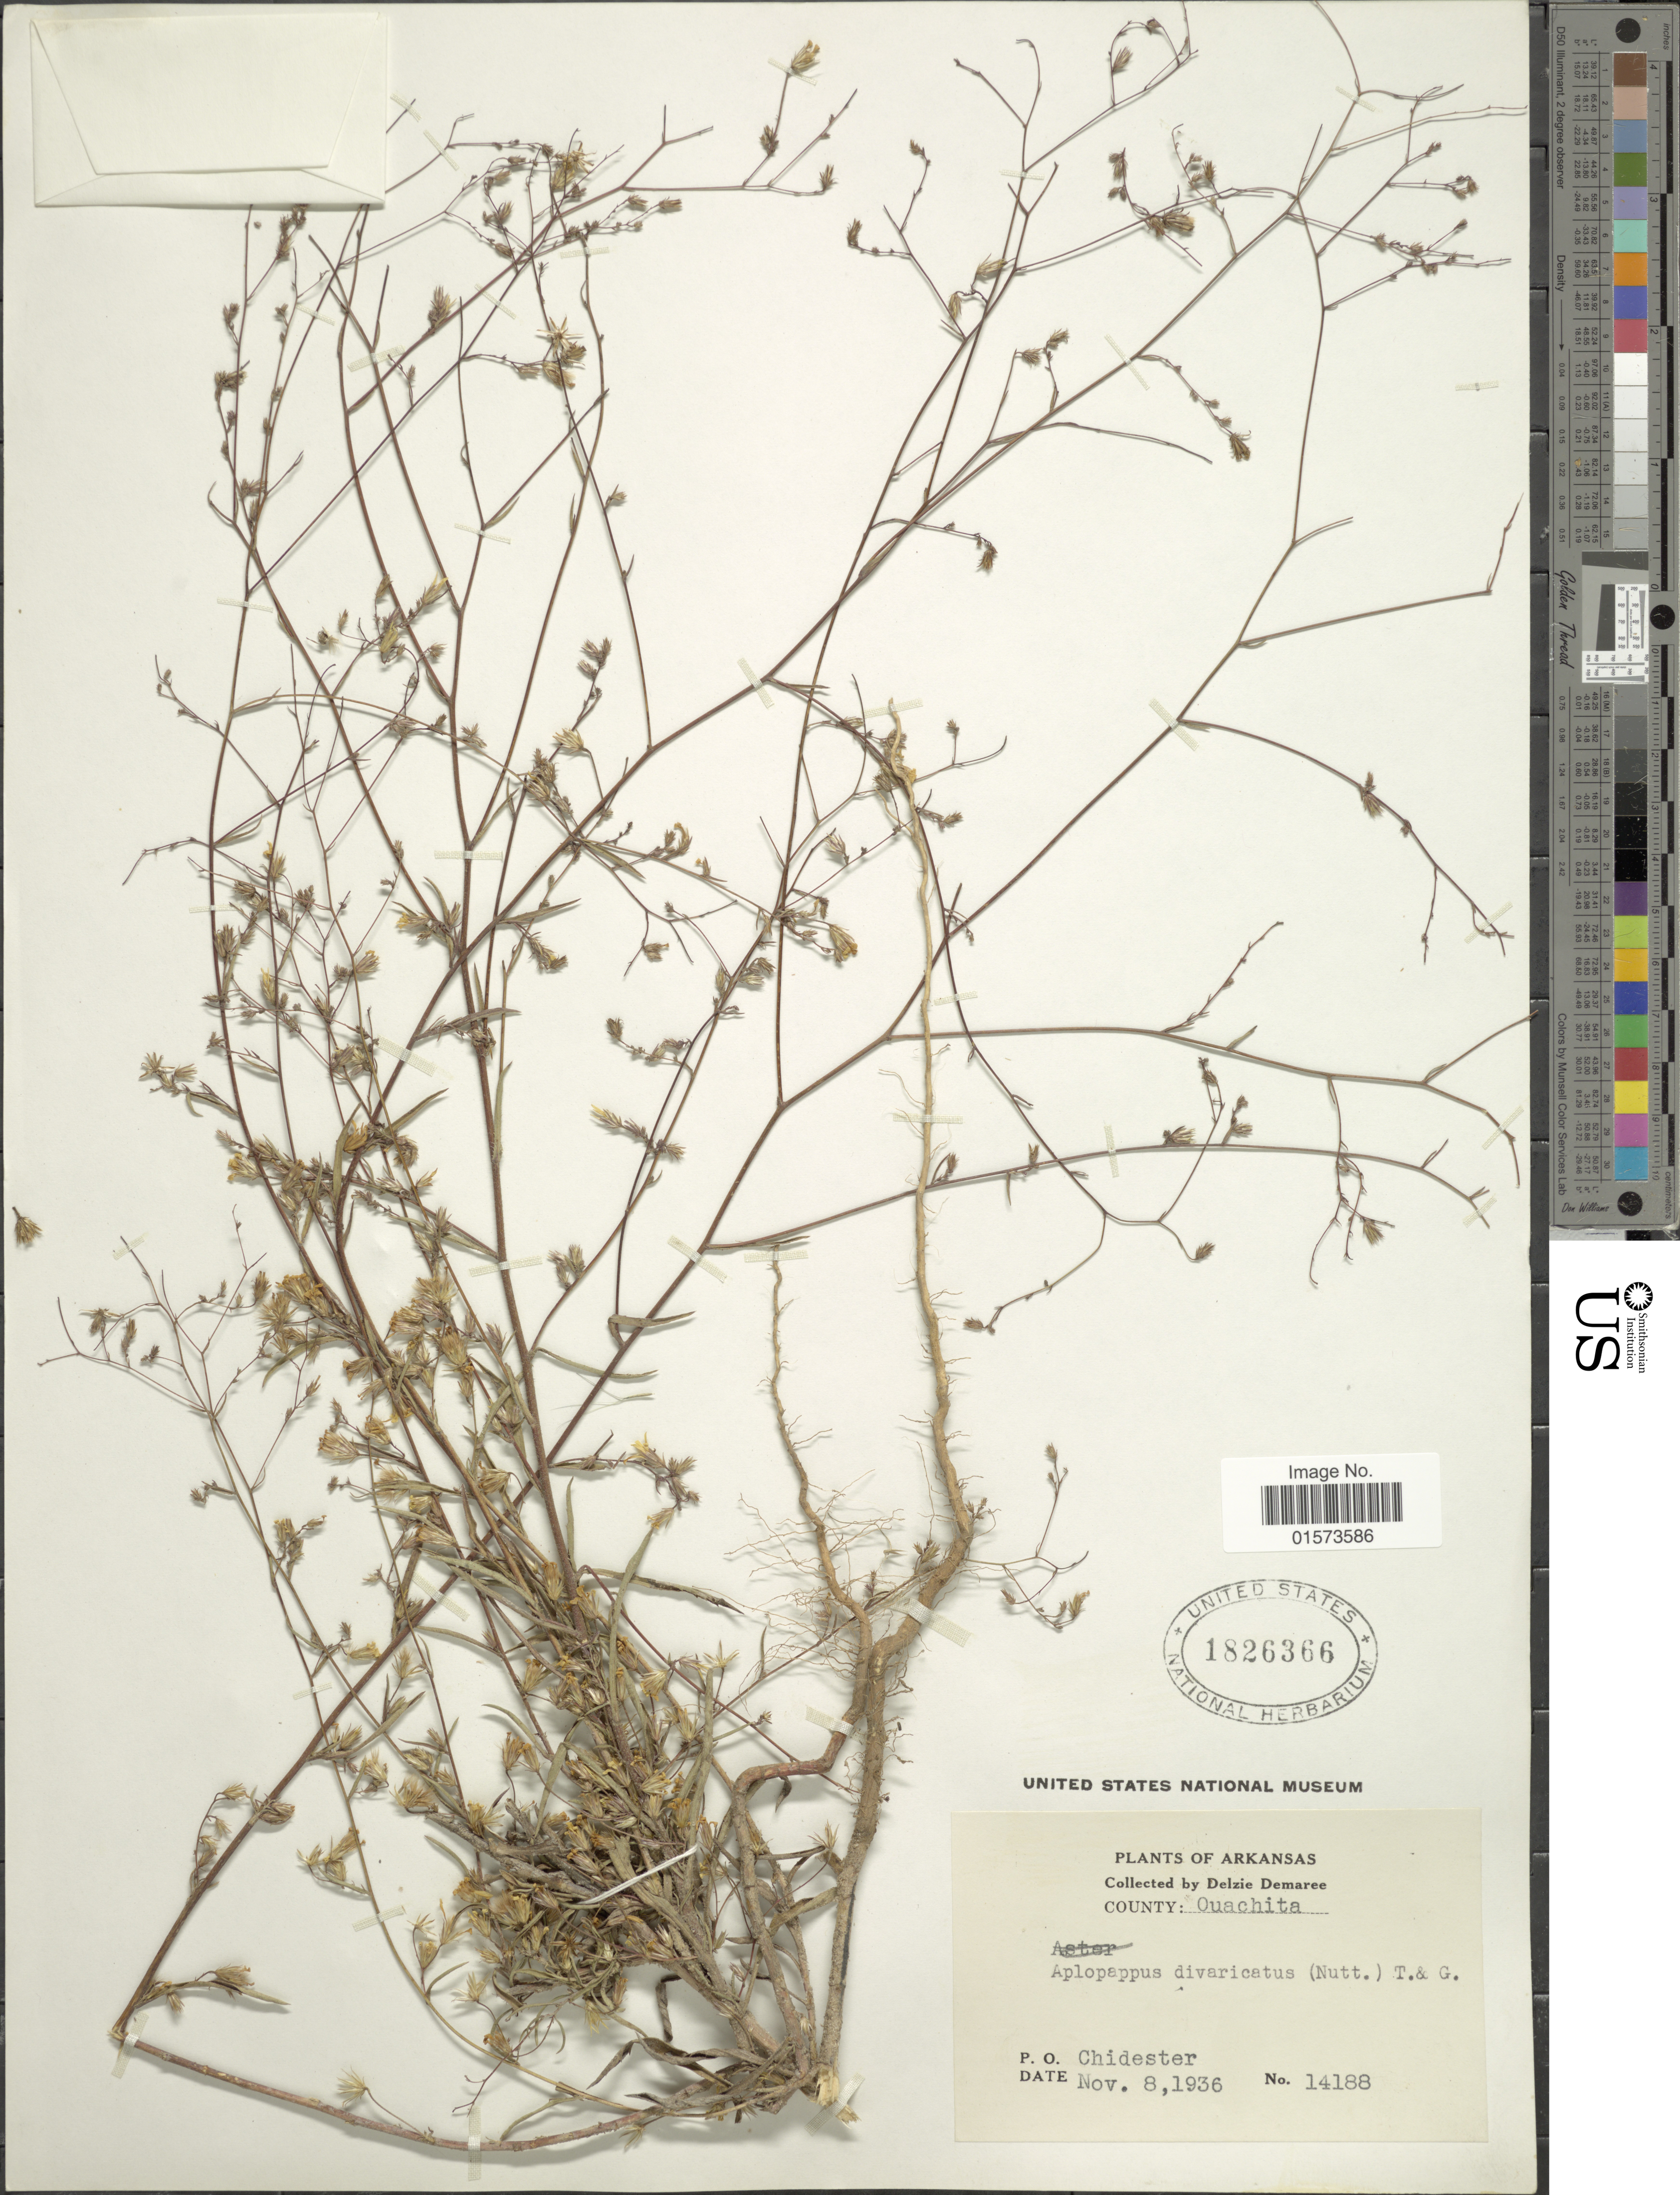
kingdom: Plantae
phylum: Tracheophyta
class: Magnoliopsida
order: Asterales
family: Asteraceae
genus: Croptilon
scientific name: Croptilon divaricatum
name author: (Nutt.) Raf.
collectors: D. Demaree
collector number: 14188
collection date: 1936-11-08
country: United States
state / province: Arkansas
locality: County: Quachita, P.O. Chidester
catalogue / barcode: US 1826366